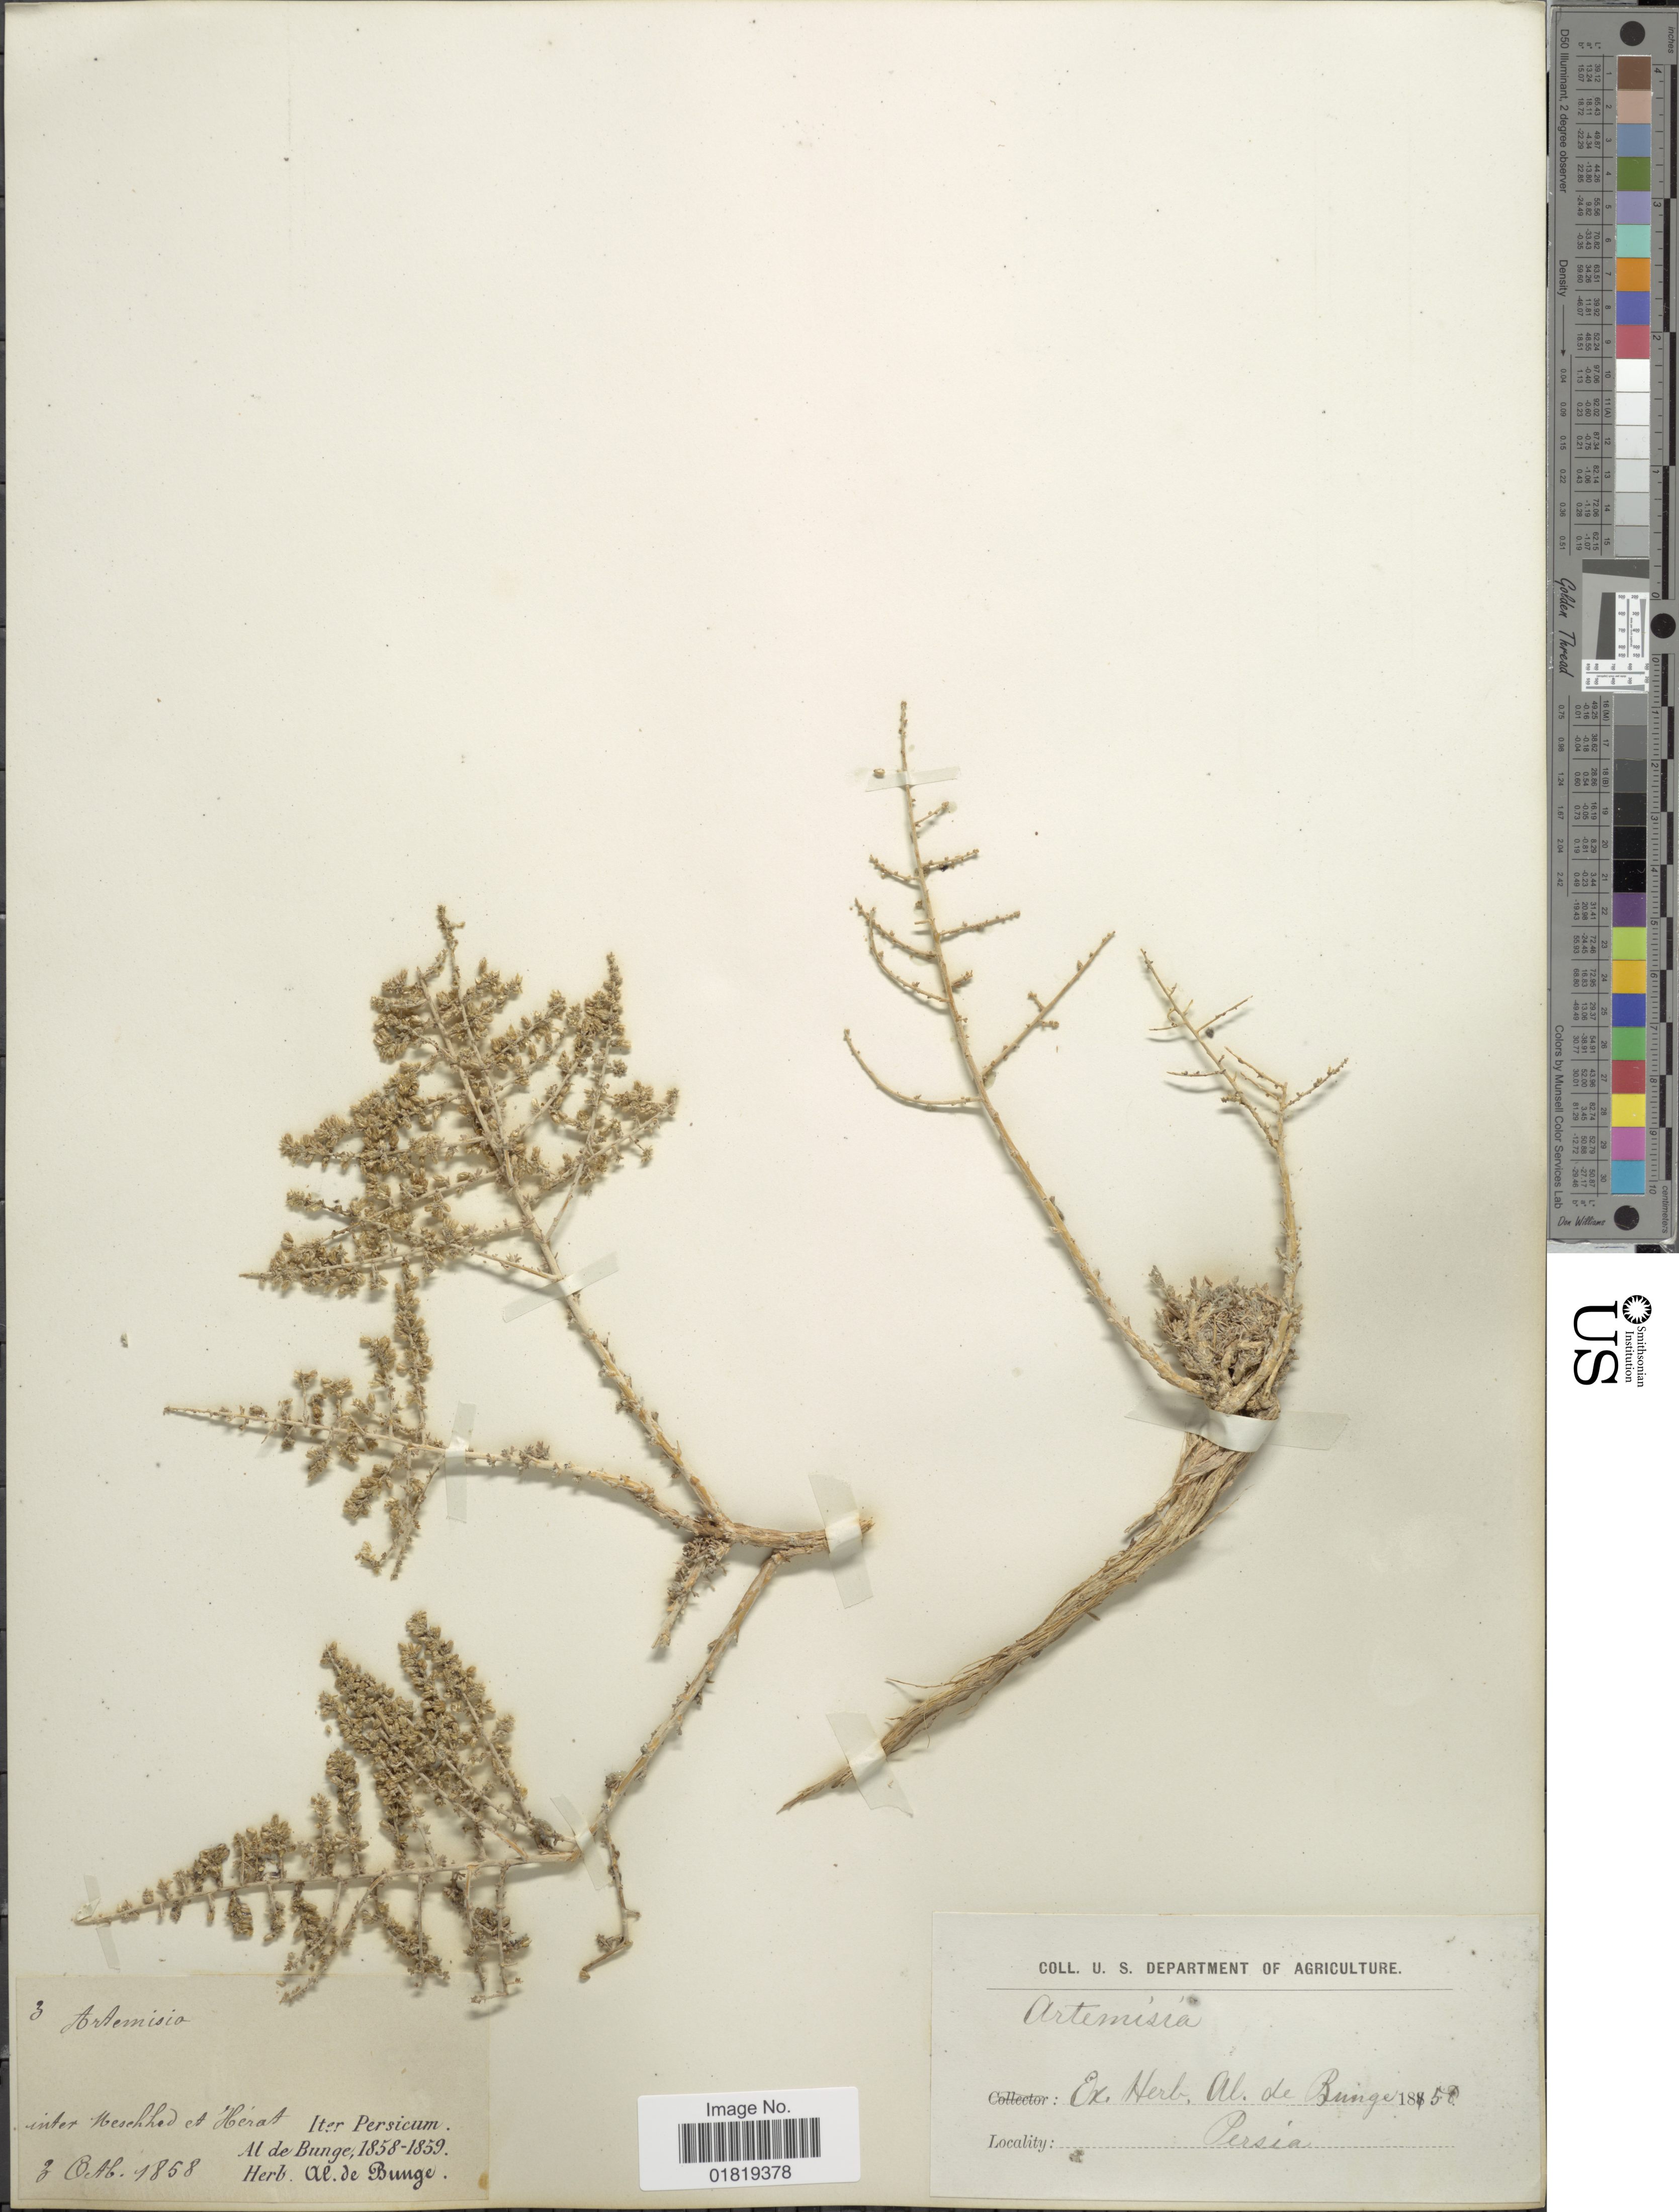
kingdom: Plantae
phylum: Tracheophyta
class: Magnoliopsida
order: Asterales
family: Asteraceae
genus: Artemisia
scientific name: Artemisia sp.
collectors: A. de Bunge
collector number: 3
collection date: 1858-10-03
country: Iran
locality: Persia, inter Nesched et Herat [interpreted]